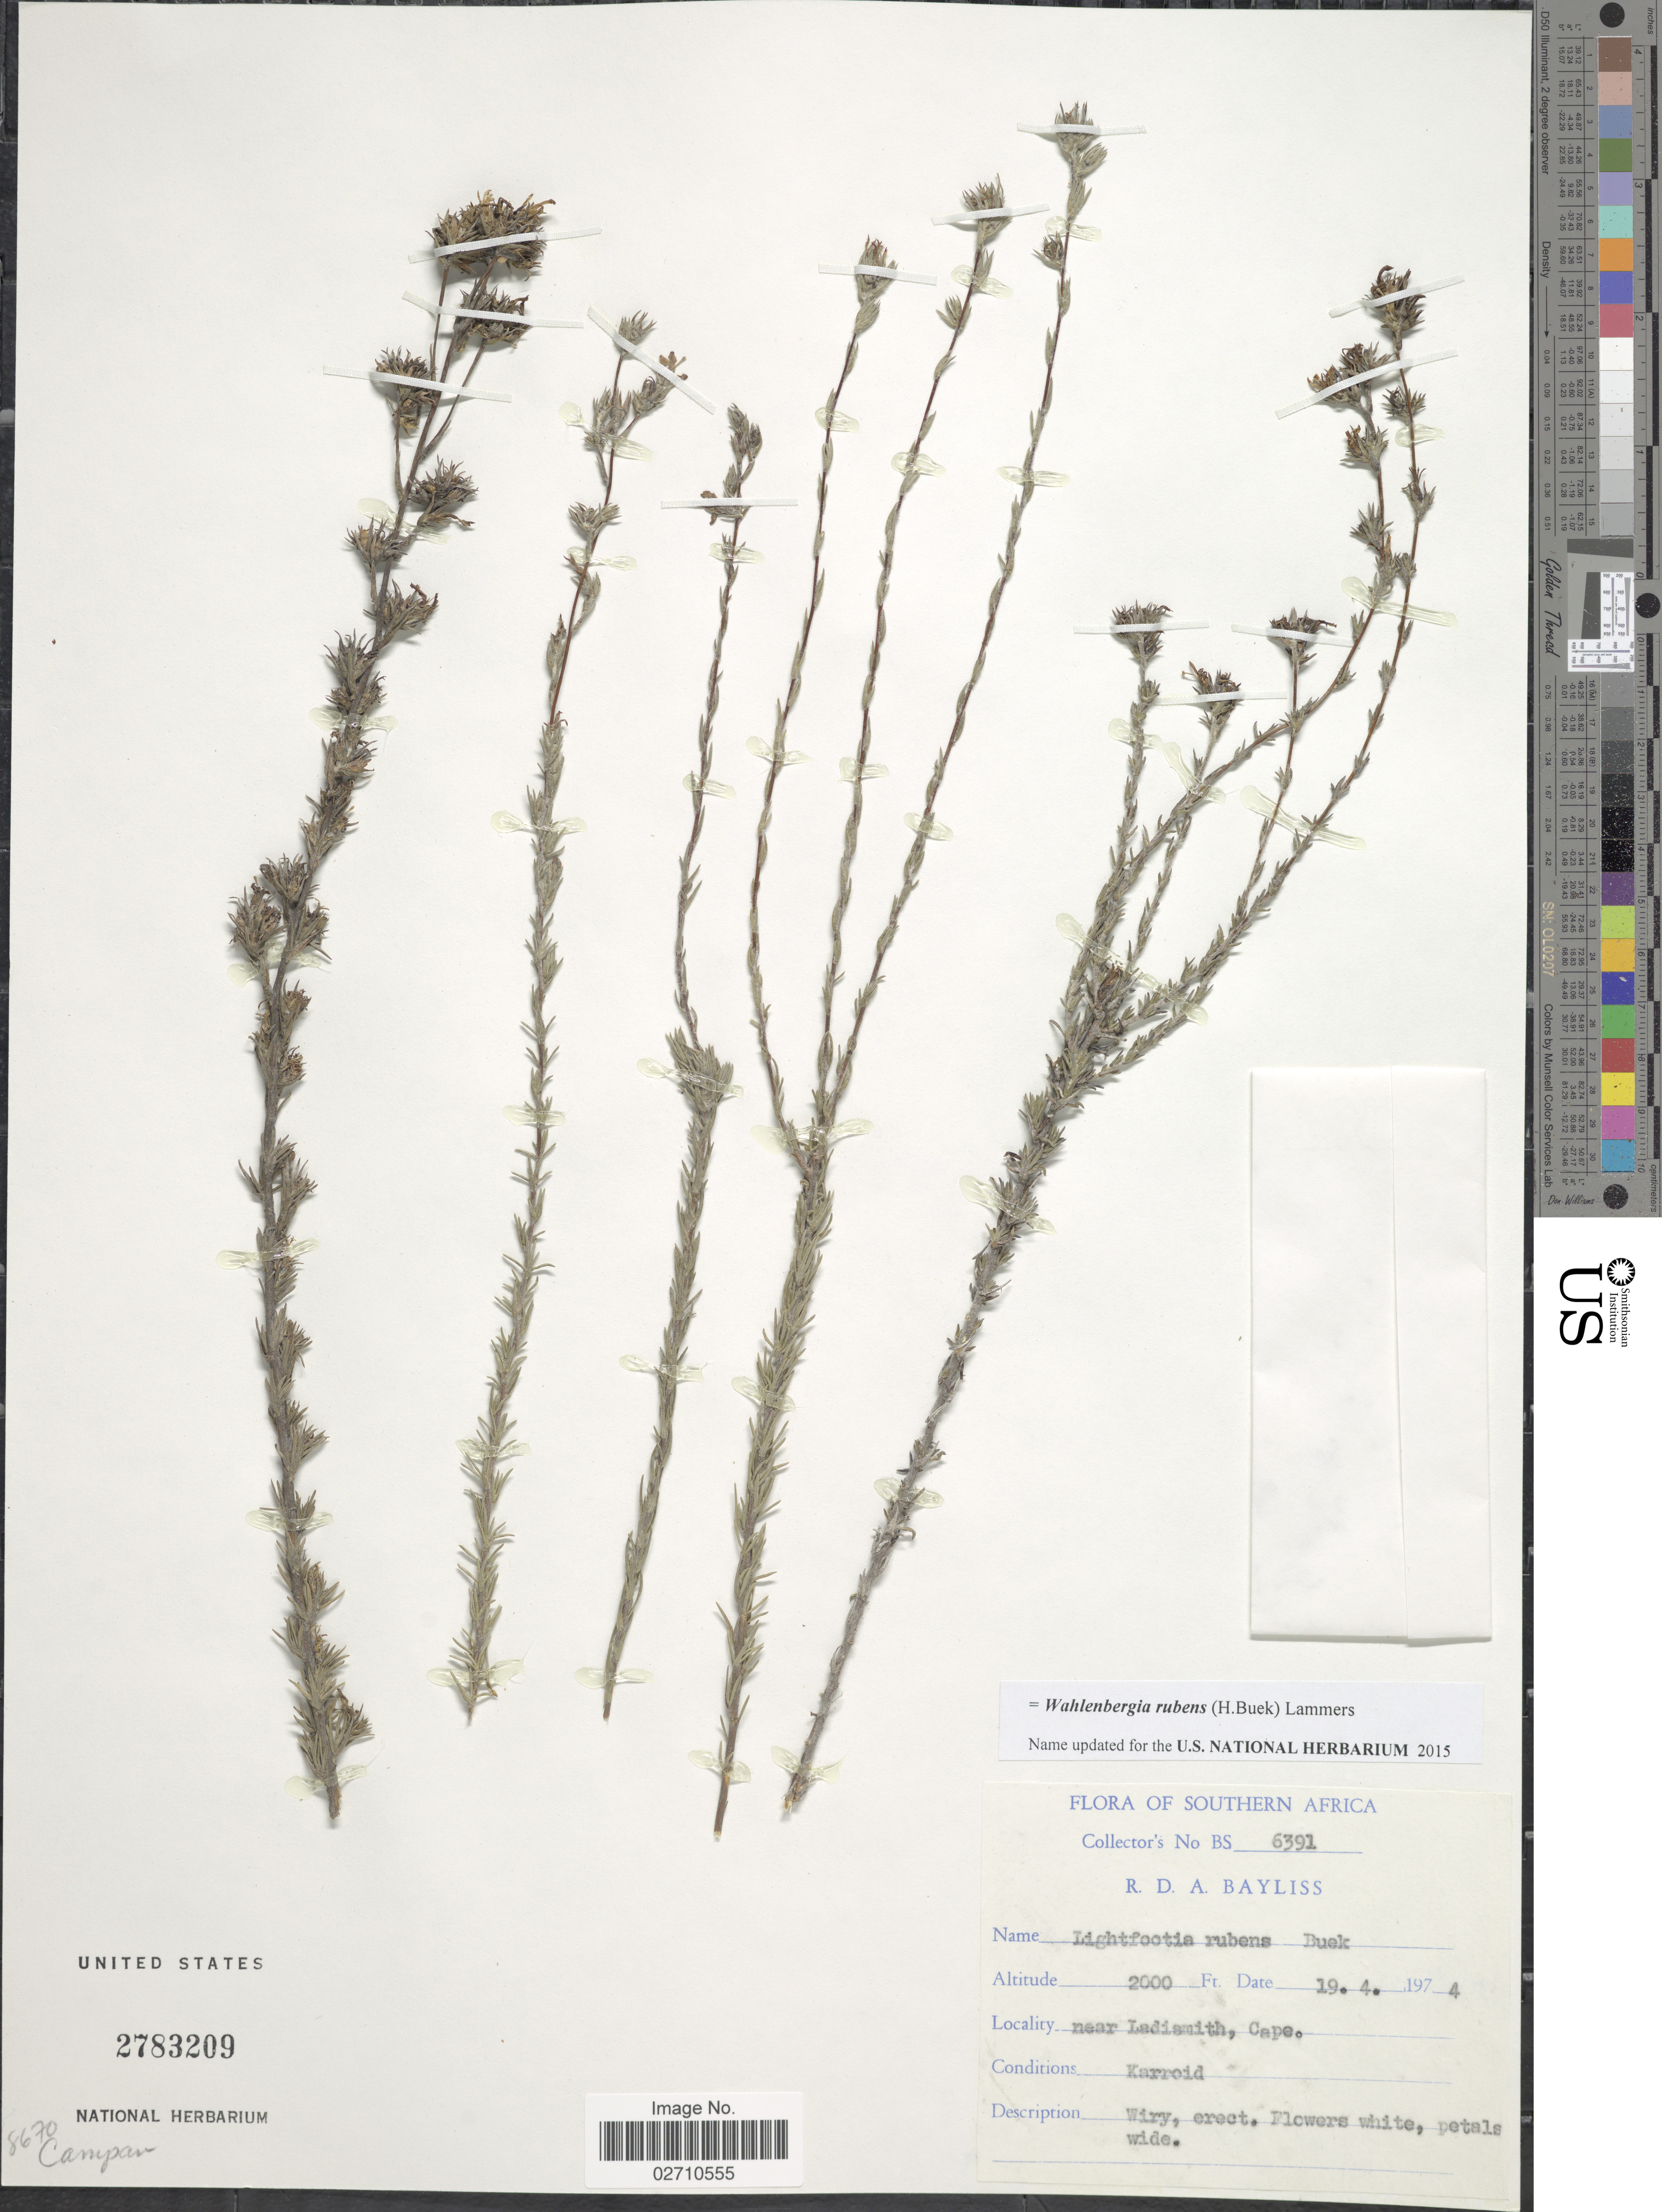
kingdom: Plantae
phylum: Tracheophyta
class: Magnoliopsida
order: Asterales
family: Campanulaceae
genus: Wahlenbergia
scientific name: Wahlenbergia rubens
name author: (H. Buek) Lammers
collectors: R. Bayliss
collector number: BS6391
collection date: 1974-04-19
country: South Africa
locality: Near Ladismith, Cape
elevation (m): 610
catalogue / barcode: US 2783209